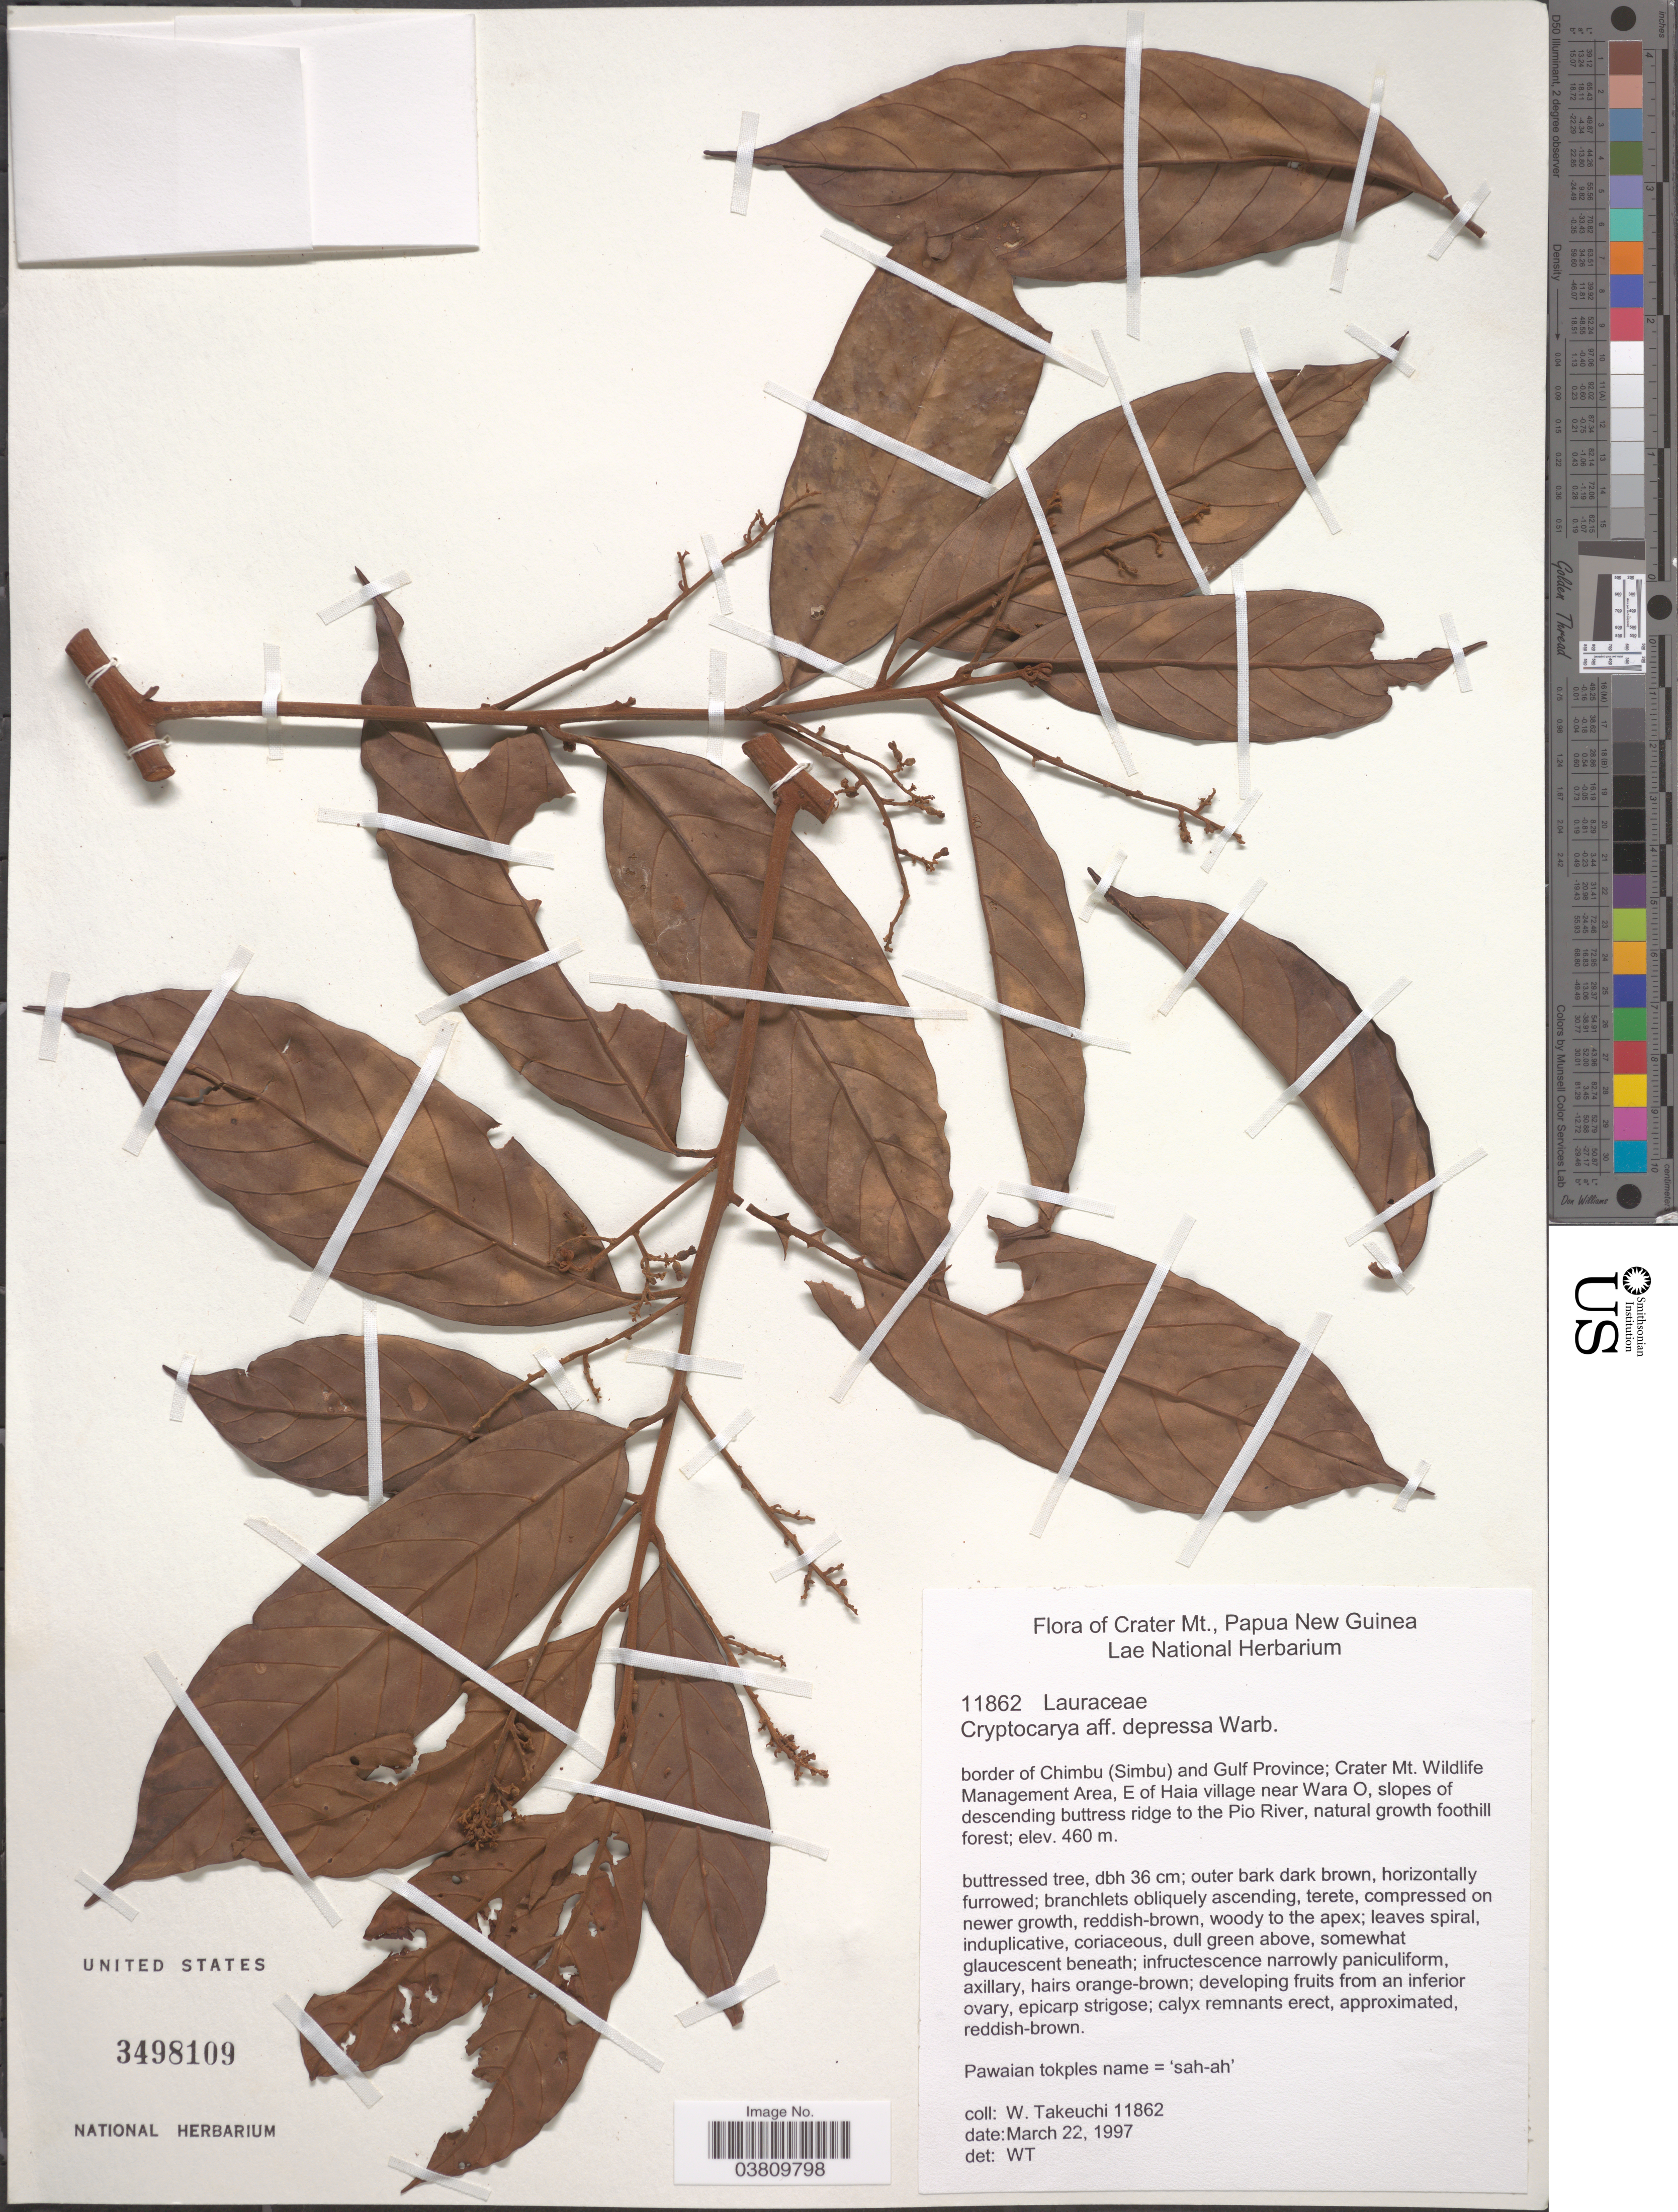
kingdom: Plantae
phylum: Tracheophyta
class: Magnoliopsida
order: Laurales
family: Lauraceae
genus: Cryptocarya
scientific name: Cryptocarya depressa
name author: Warb.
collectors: W. Takeuchi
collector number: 11862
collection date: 1997-03-22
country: Papua New Guinea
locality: Crater Mt. Border of Chimbu (Simbu) and Gulf province; Crater Mt. Wildlife Management Area, E of Haia village near Wara O, slopes of descending buttress ridge to the Pio River.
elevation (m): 460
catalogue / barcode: US 3498109